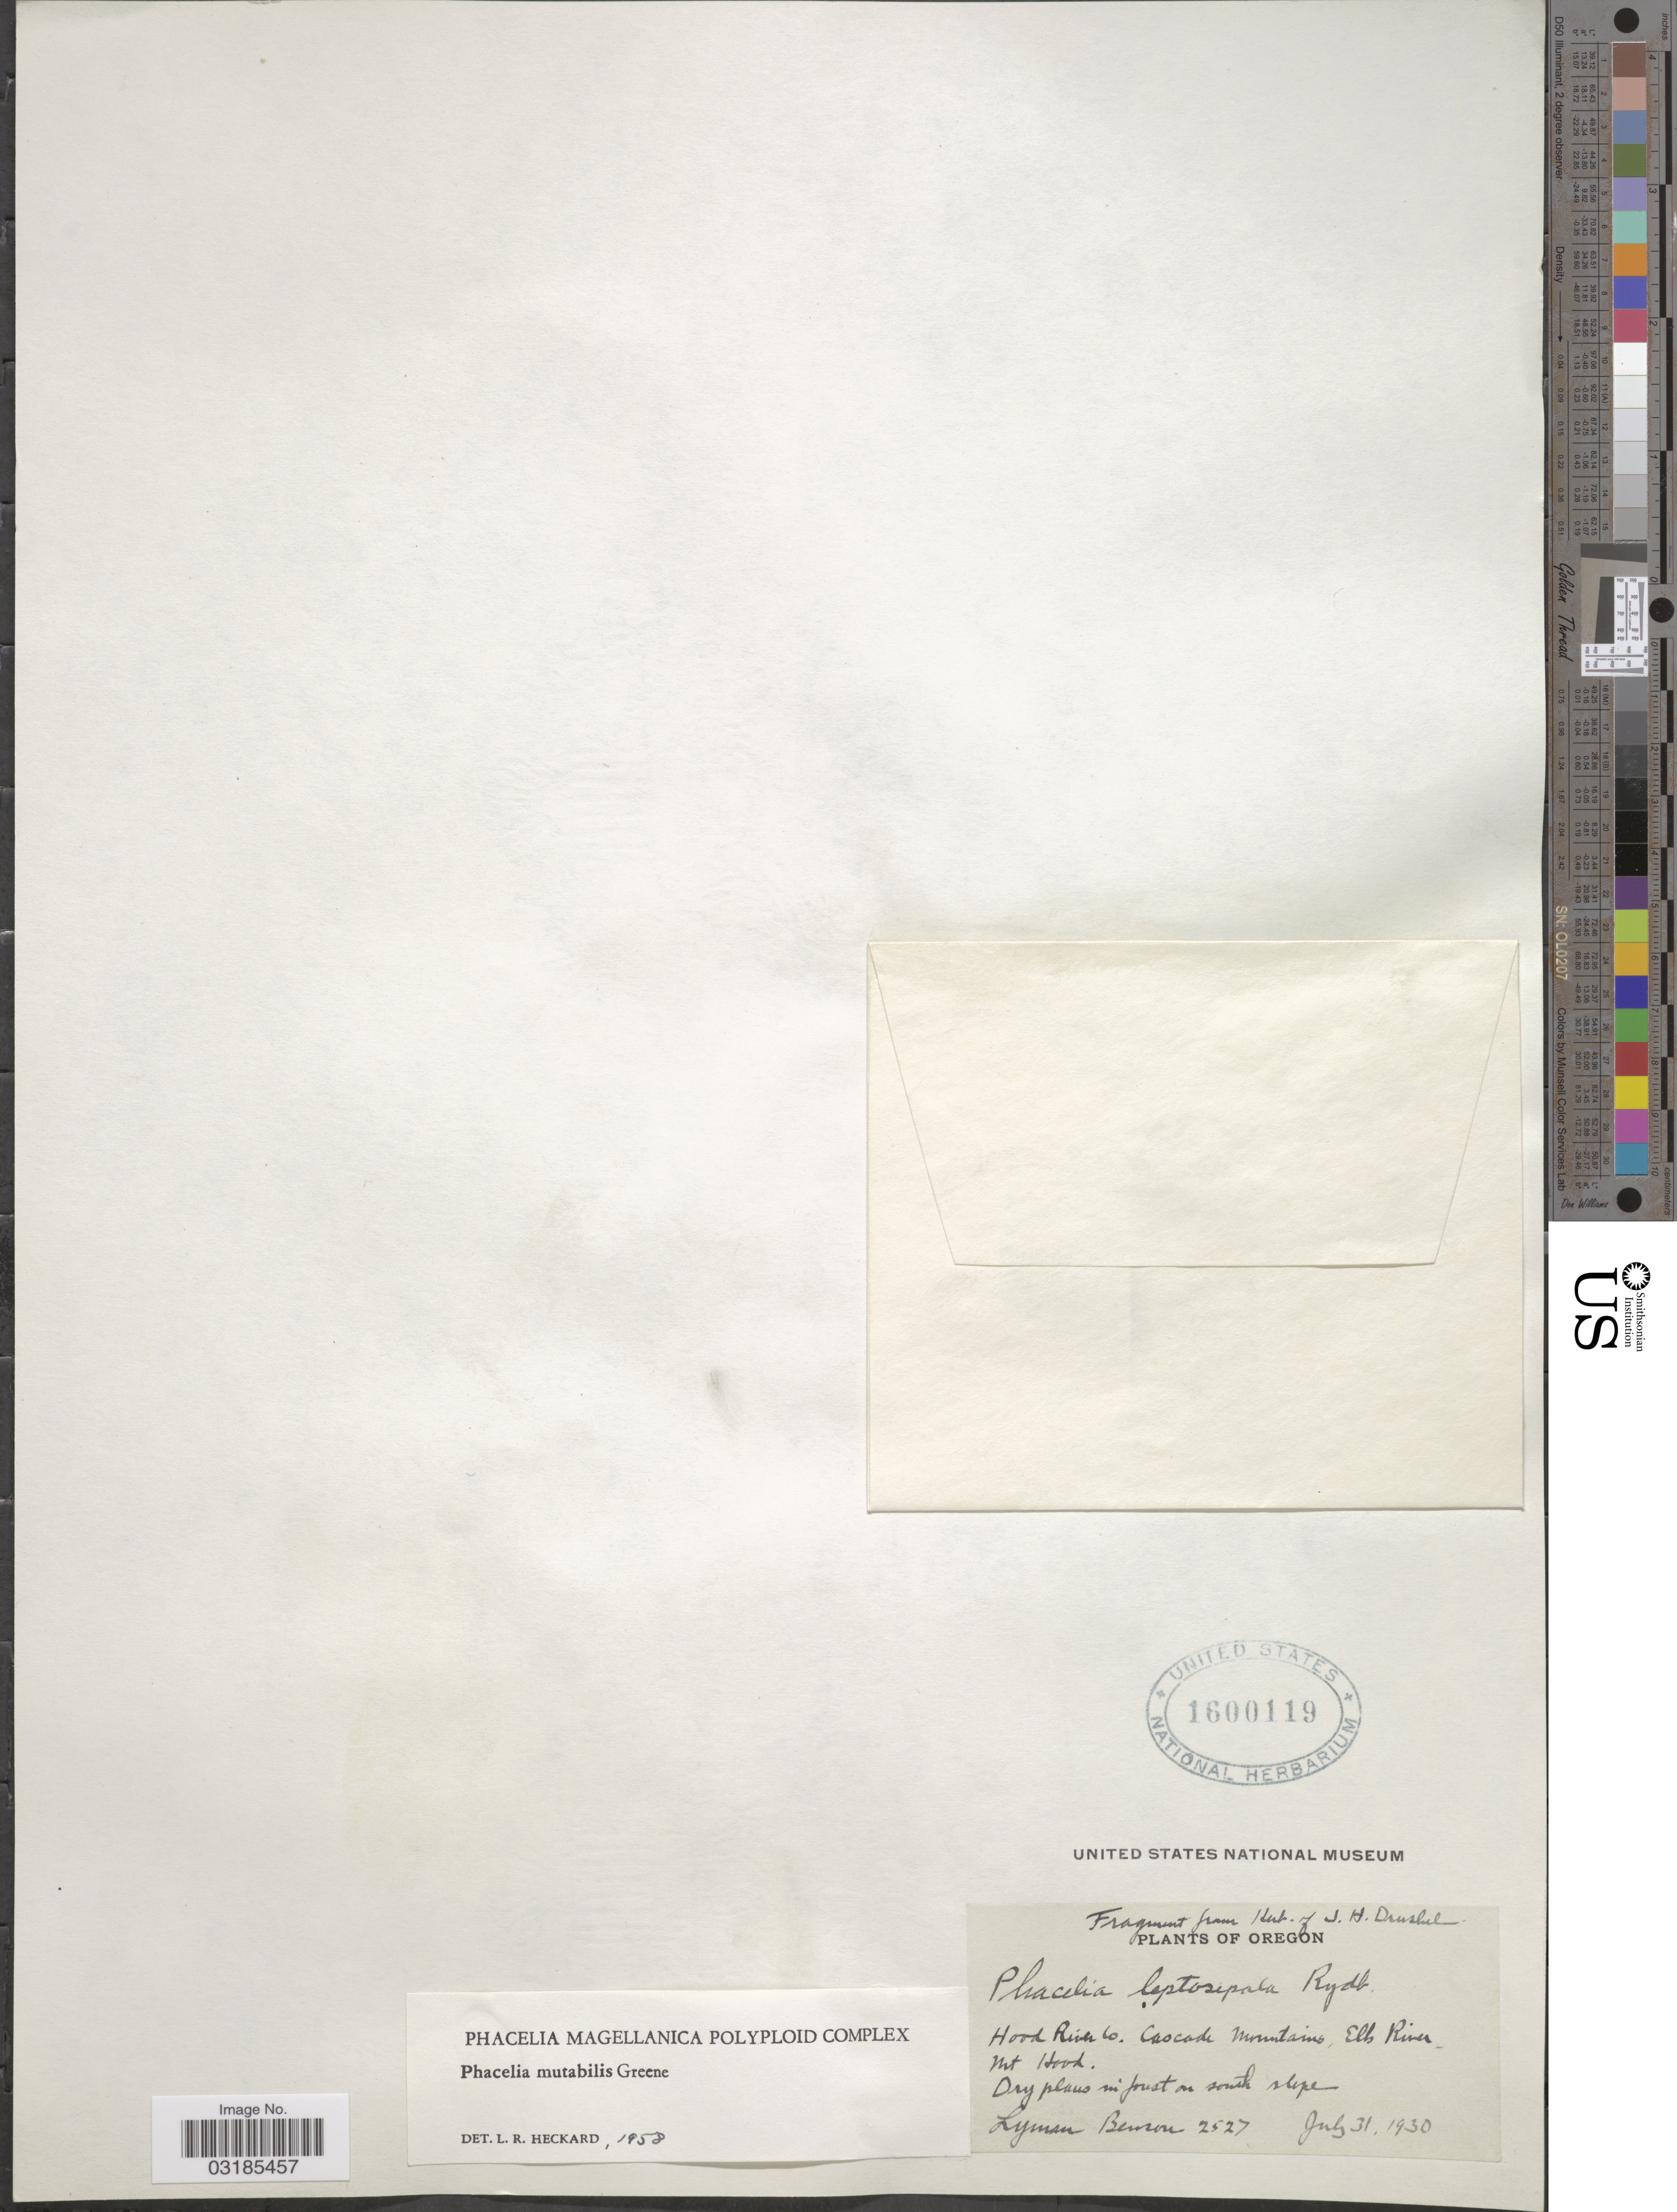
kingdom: Plantae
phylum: Tracheophyta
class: Magnoliopsida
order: Boraginales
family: Hydrophyllaceae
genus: Phacelia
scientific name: Phacelia mutabilis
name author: Greene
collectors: L. D. Benson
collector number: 2527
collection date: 1930-07-31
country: United States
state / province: Oregon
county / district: Hood River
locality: Hood River Co. Cascade Mountains. Elk River. Mt. Hood.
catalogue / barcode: US 1600119